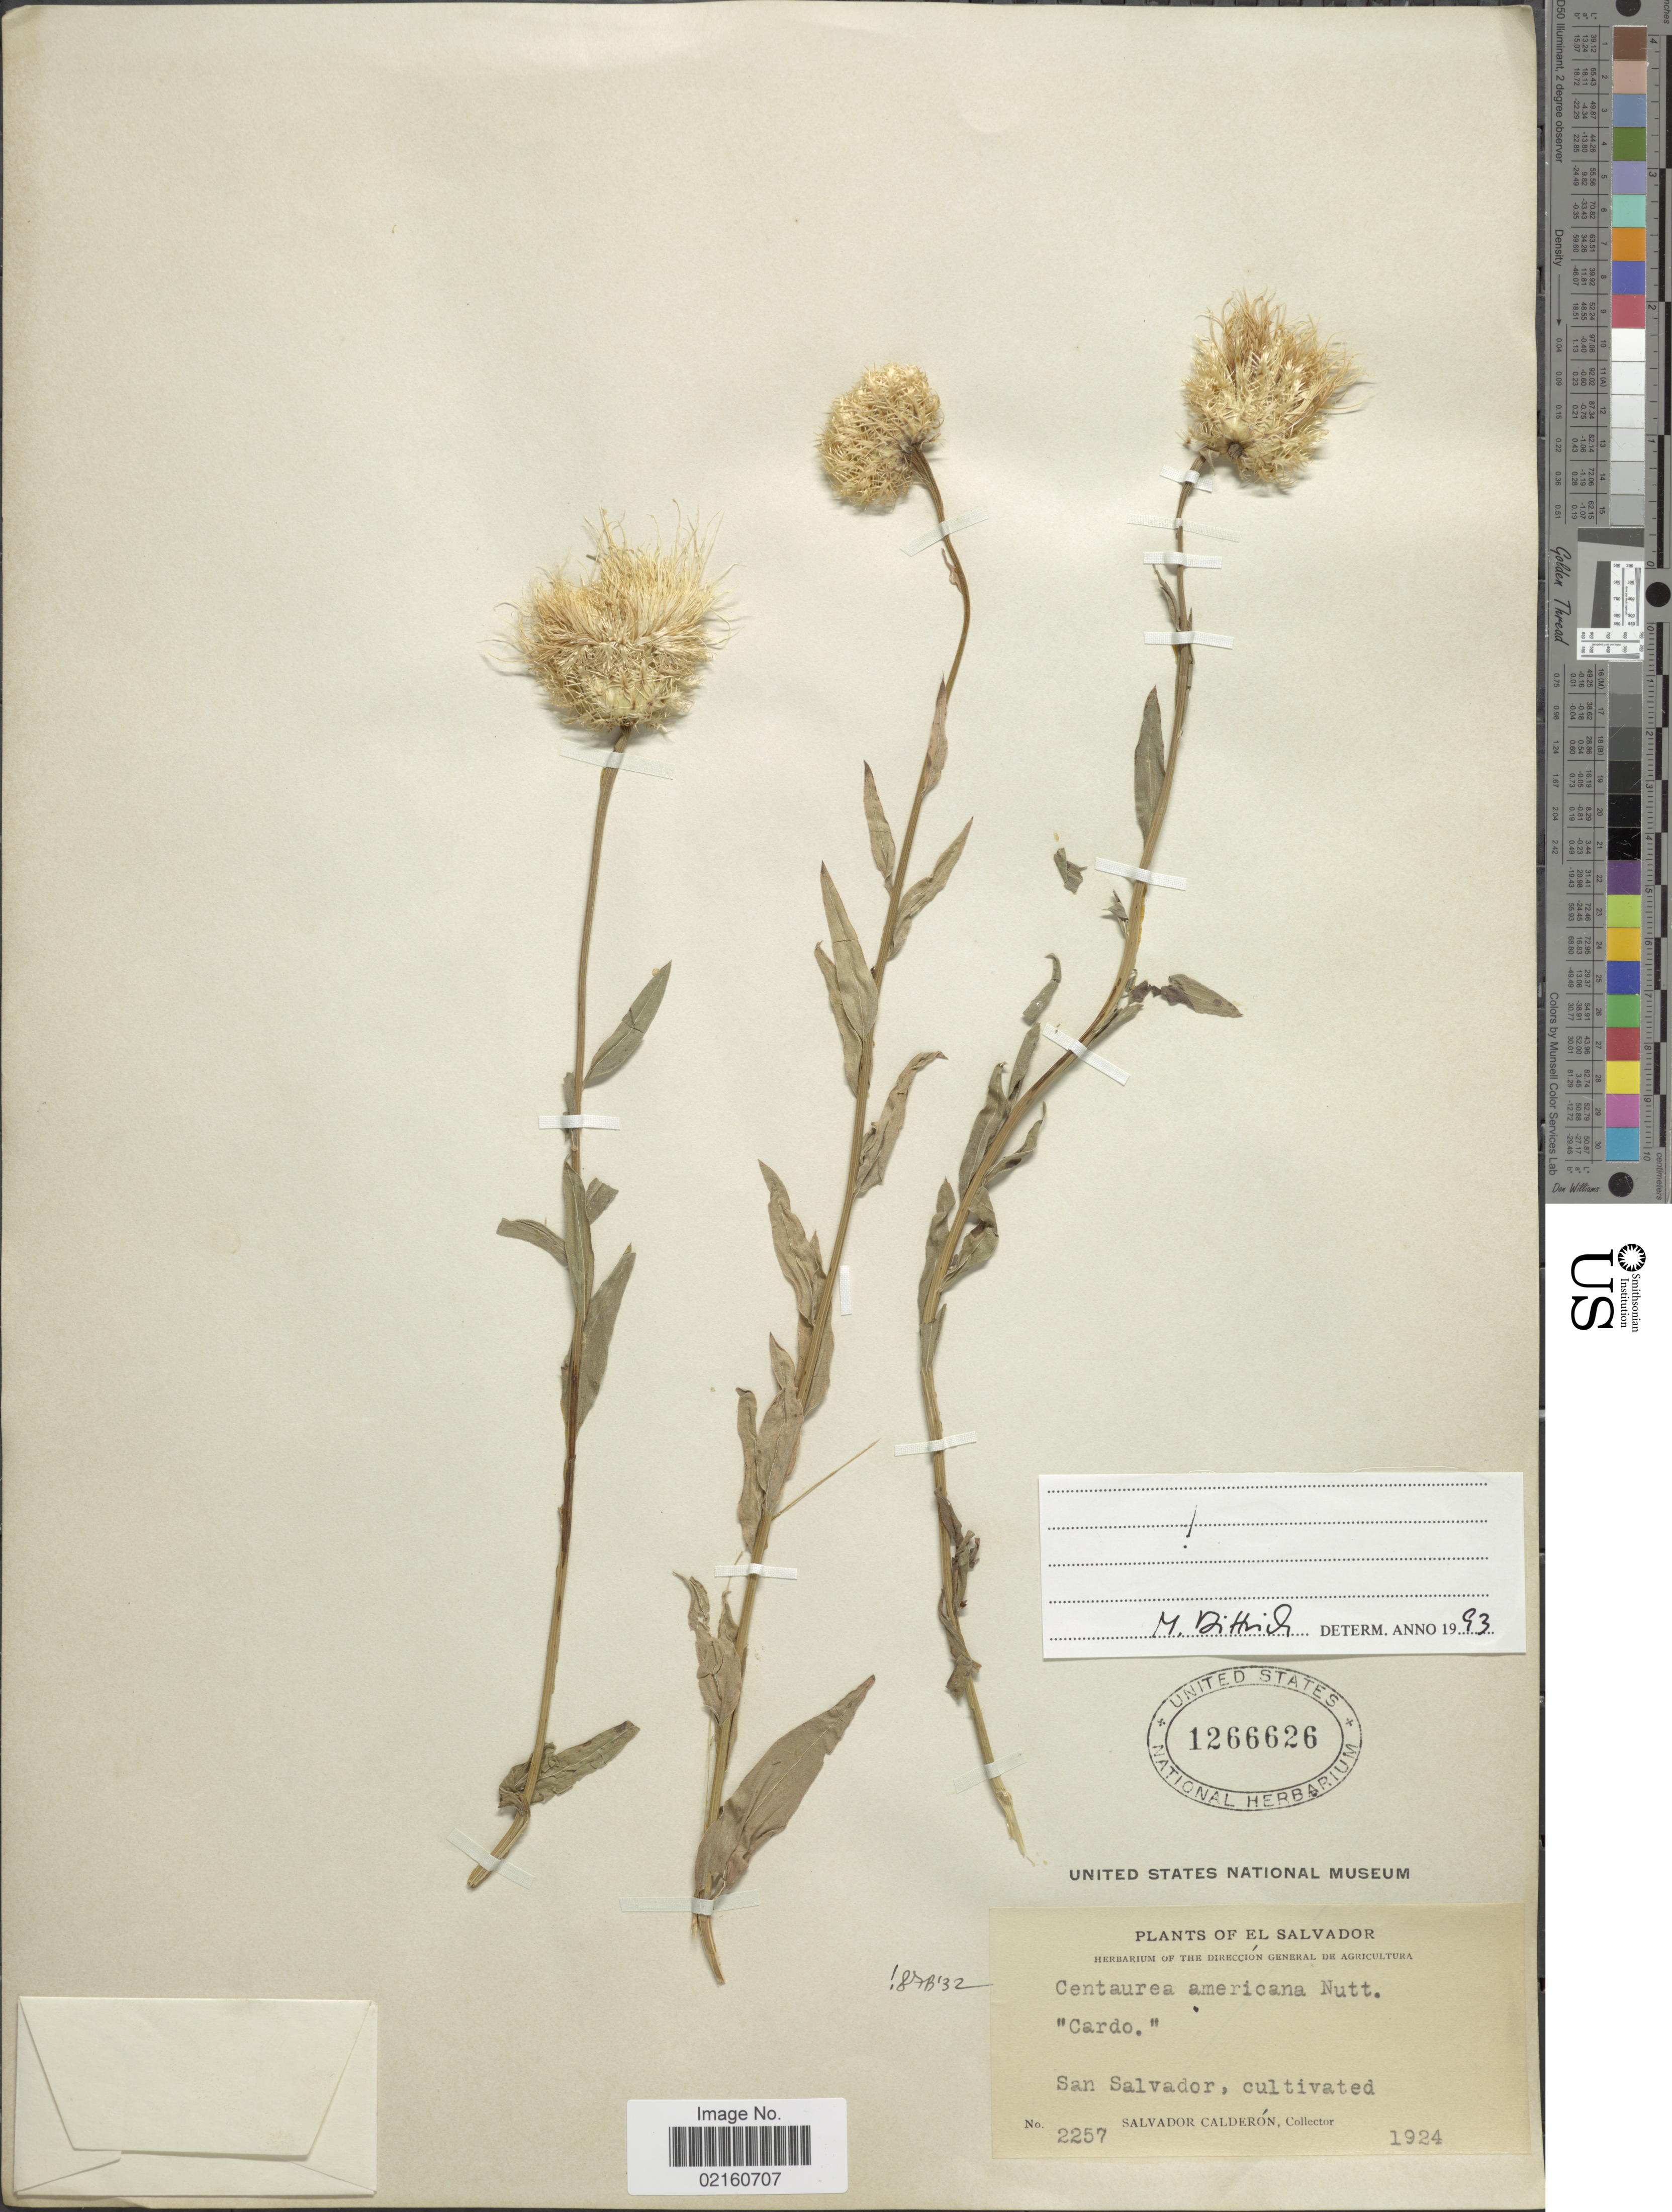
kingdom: Plantae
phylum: Tracheophyta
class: Magnoliopsida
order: Asterales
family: Asteraceae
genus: Plectocephalus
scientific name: Plectocephalus americanus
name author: (Nutt.) D. Don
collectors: S. Calderón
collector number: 2257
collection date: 1924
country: El Salvador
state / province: San Salvador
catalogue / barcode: US 1266626